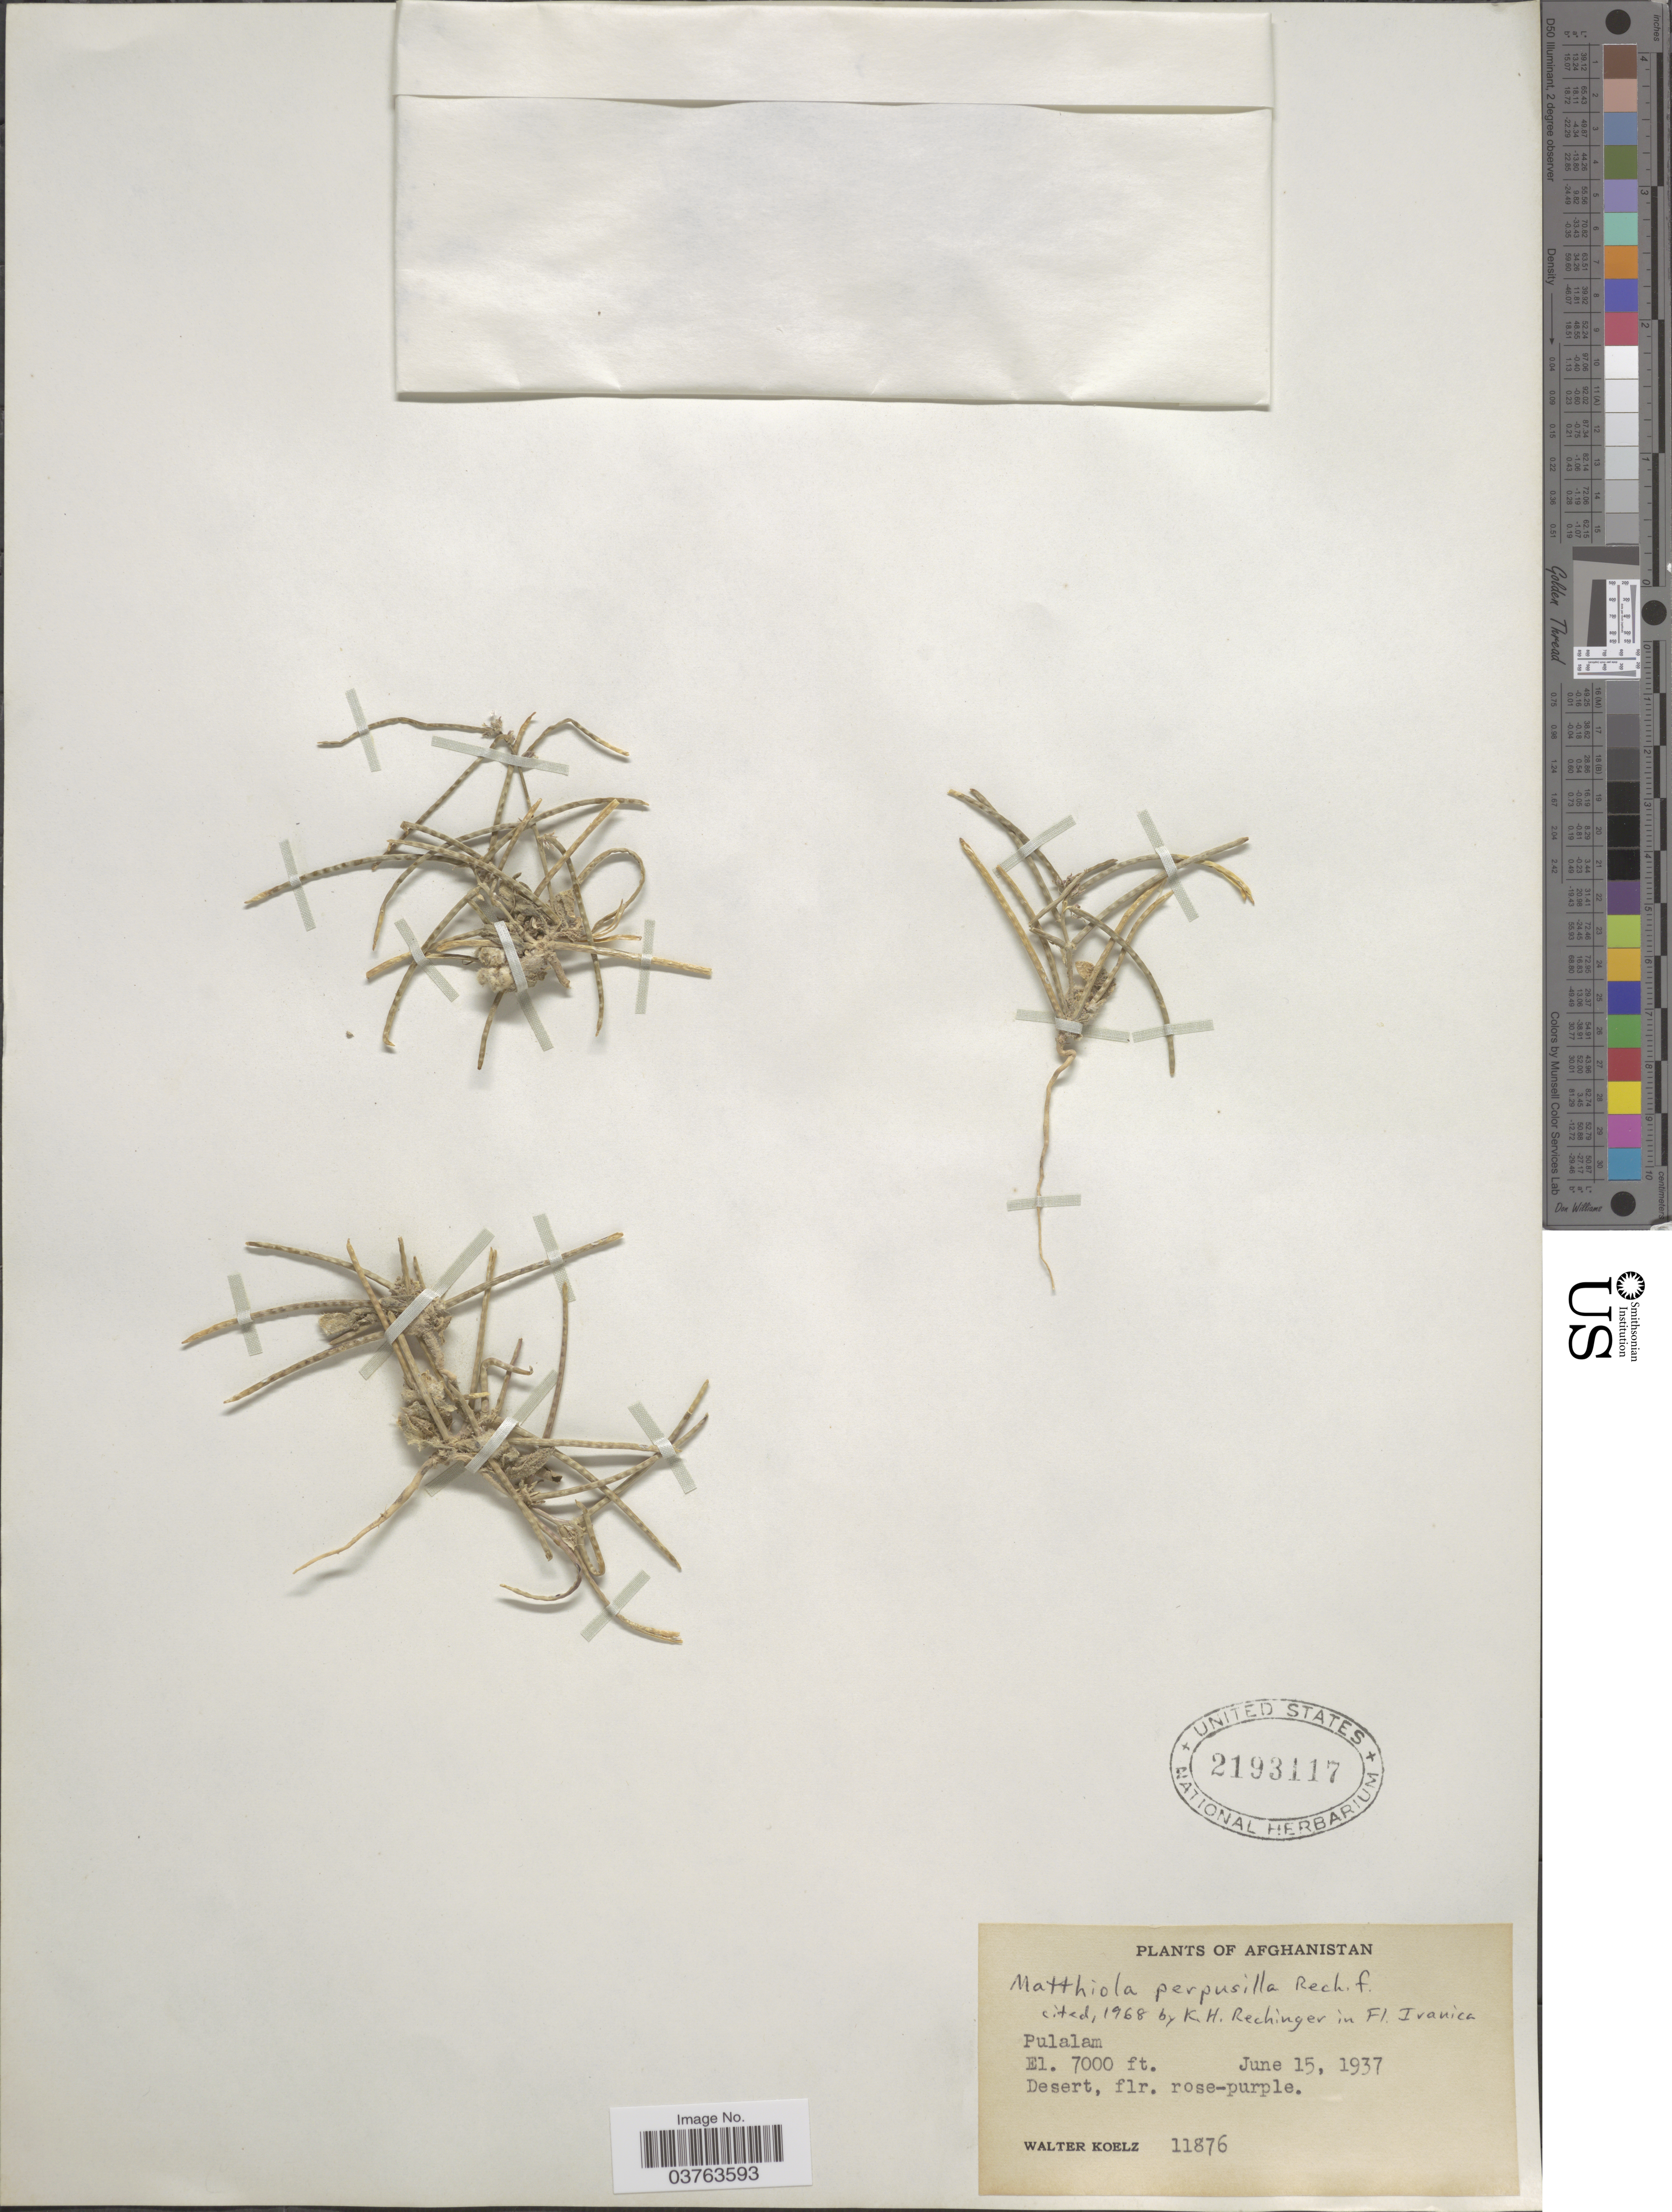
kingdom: Plantae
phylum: Tracheophyta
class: Magnoliopsida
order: Brassicales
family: Brassicaceae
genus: Matthiola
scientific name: Matthiola perpusilla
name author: Rchb. f.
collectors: W. N. Koelz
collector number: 11876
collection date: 1937-06-15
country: Afghanistan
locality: Pulalam.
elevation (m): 2134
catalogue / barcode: US 2193117